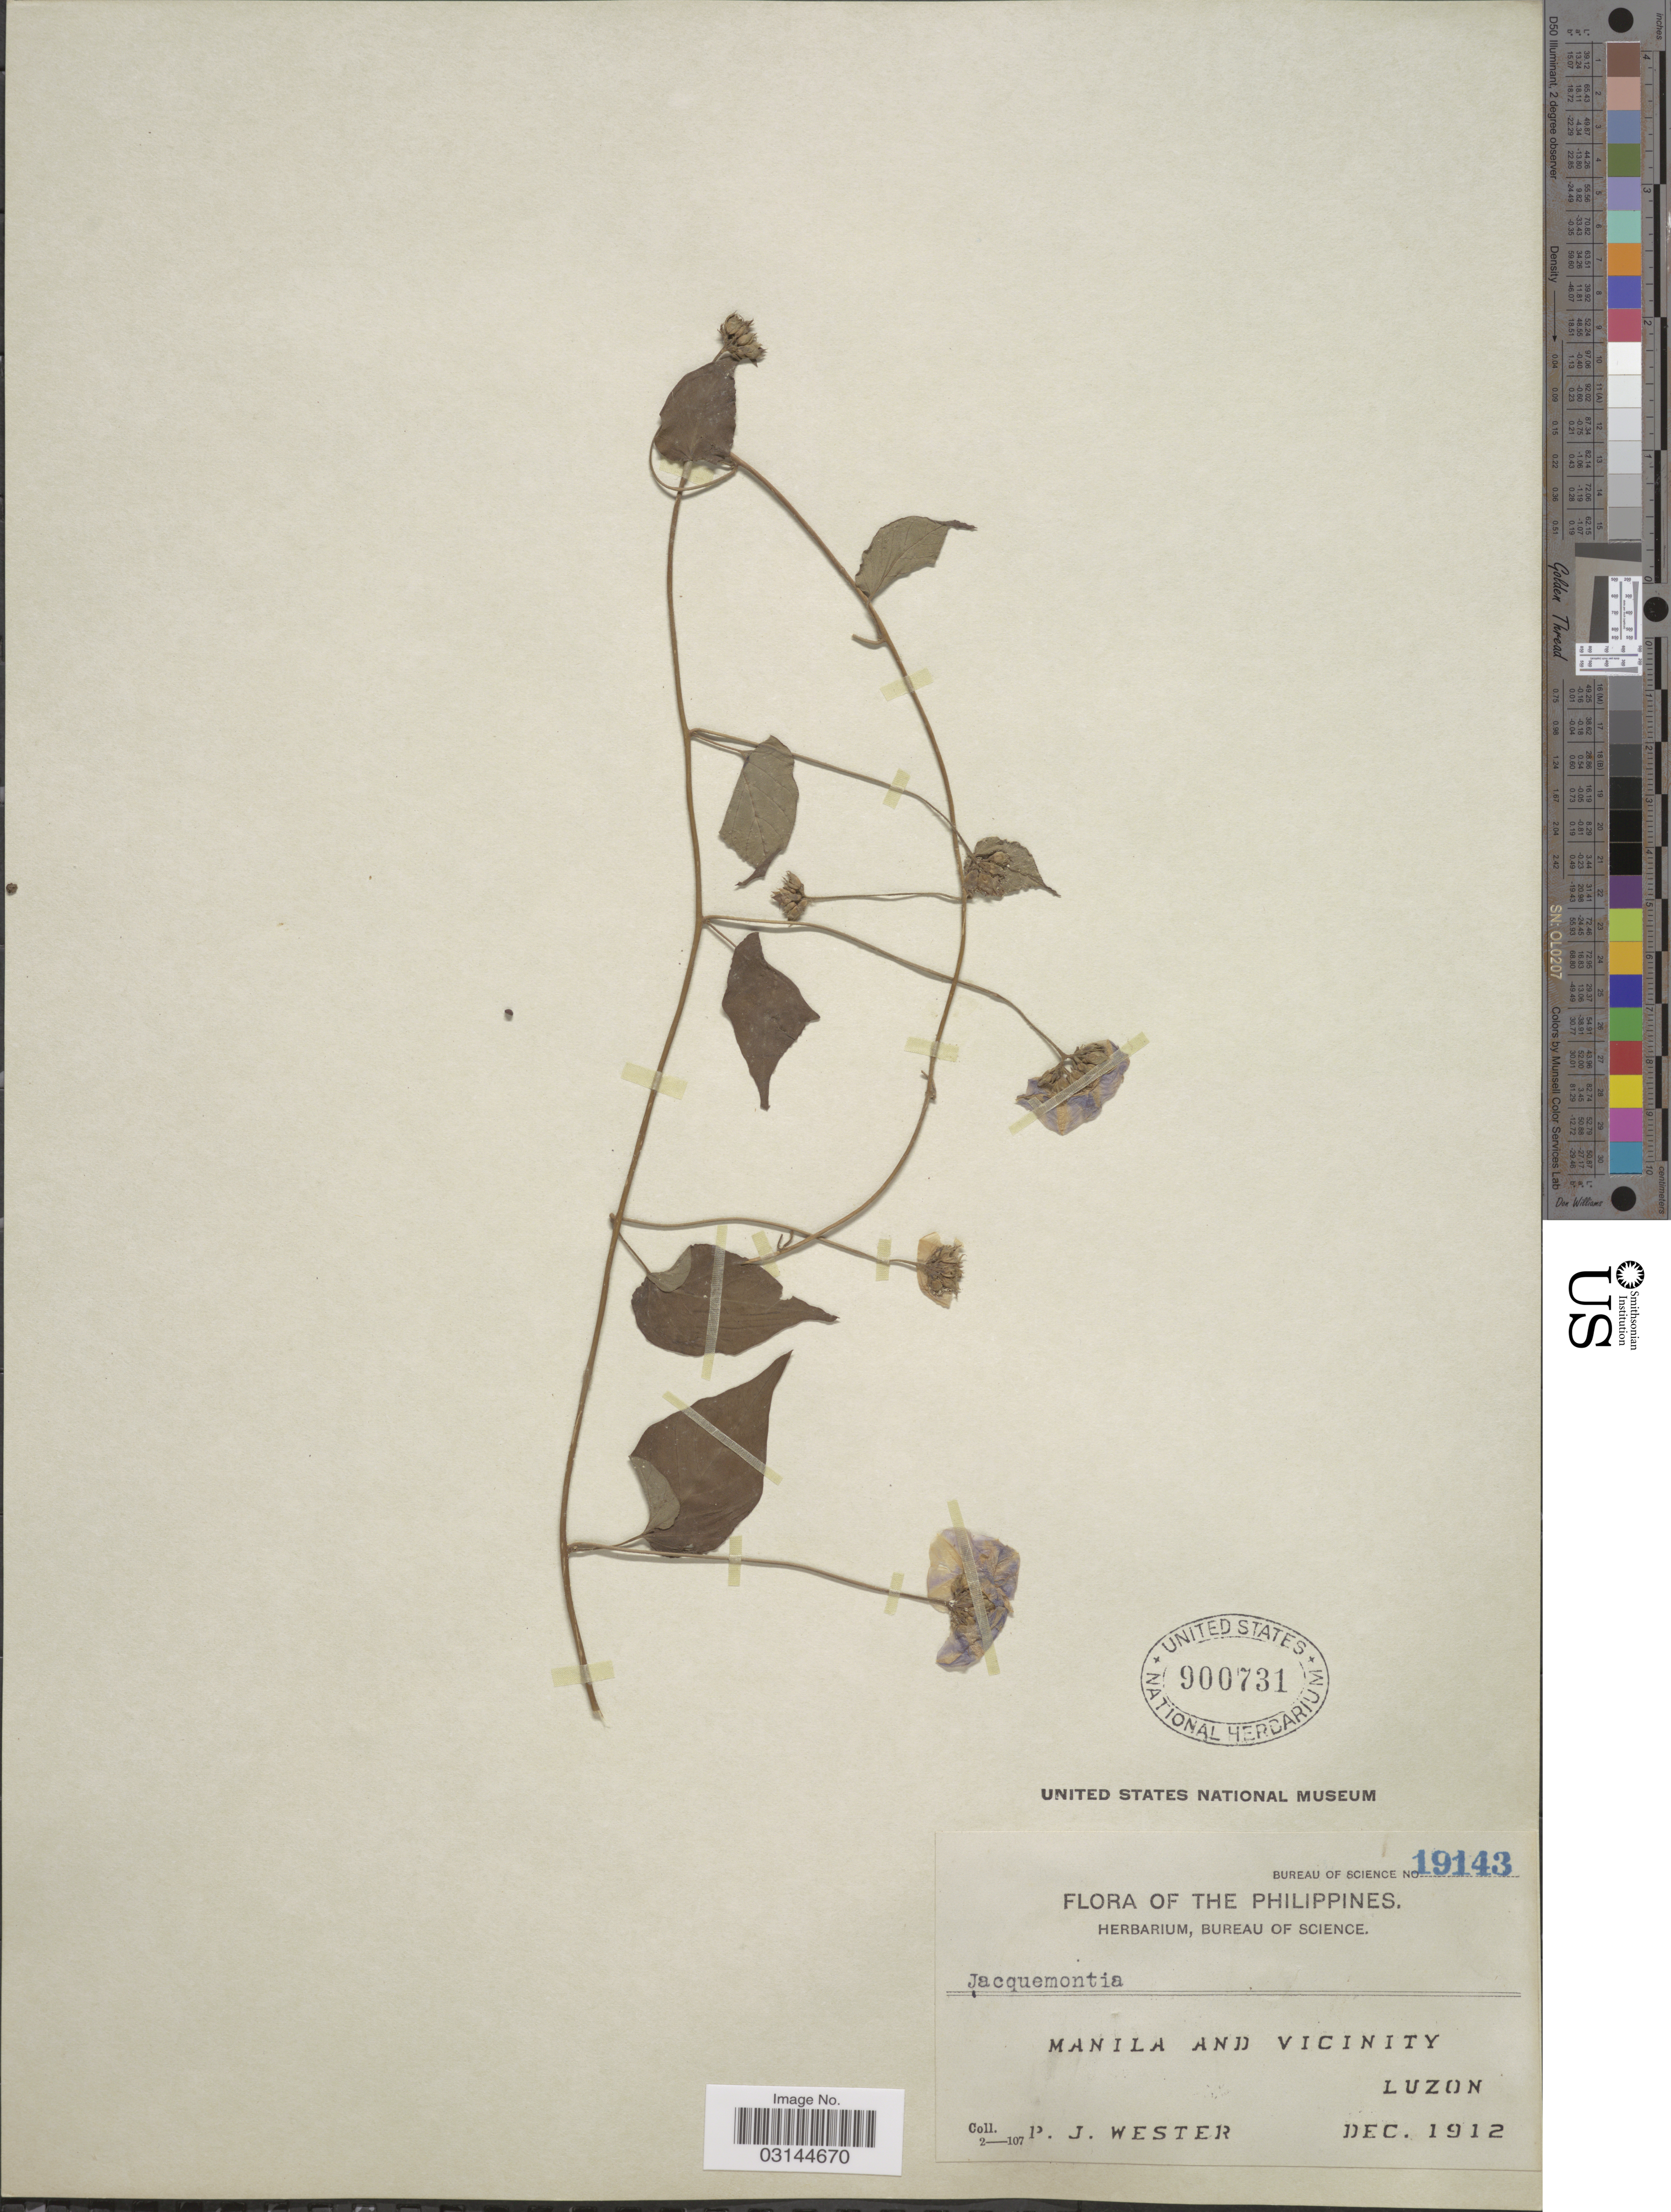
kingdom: Plantae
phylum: Tracheophyta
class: Magnoliopsida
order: Solanales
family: Convolvulaceae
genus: Jacquemontia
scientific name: Jacquemontia paniculata var. tomentosa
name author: (Warb.) Ooststr.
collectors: P. J. Wester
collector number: Bureau of Science 19143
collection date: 1912-12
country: Philippines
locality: Manila and vicinity. Luzon.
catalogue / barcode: US 900731